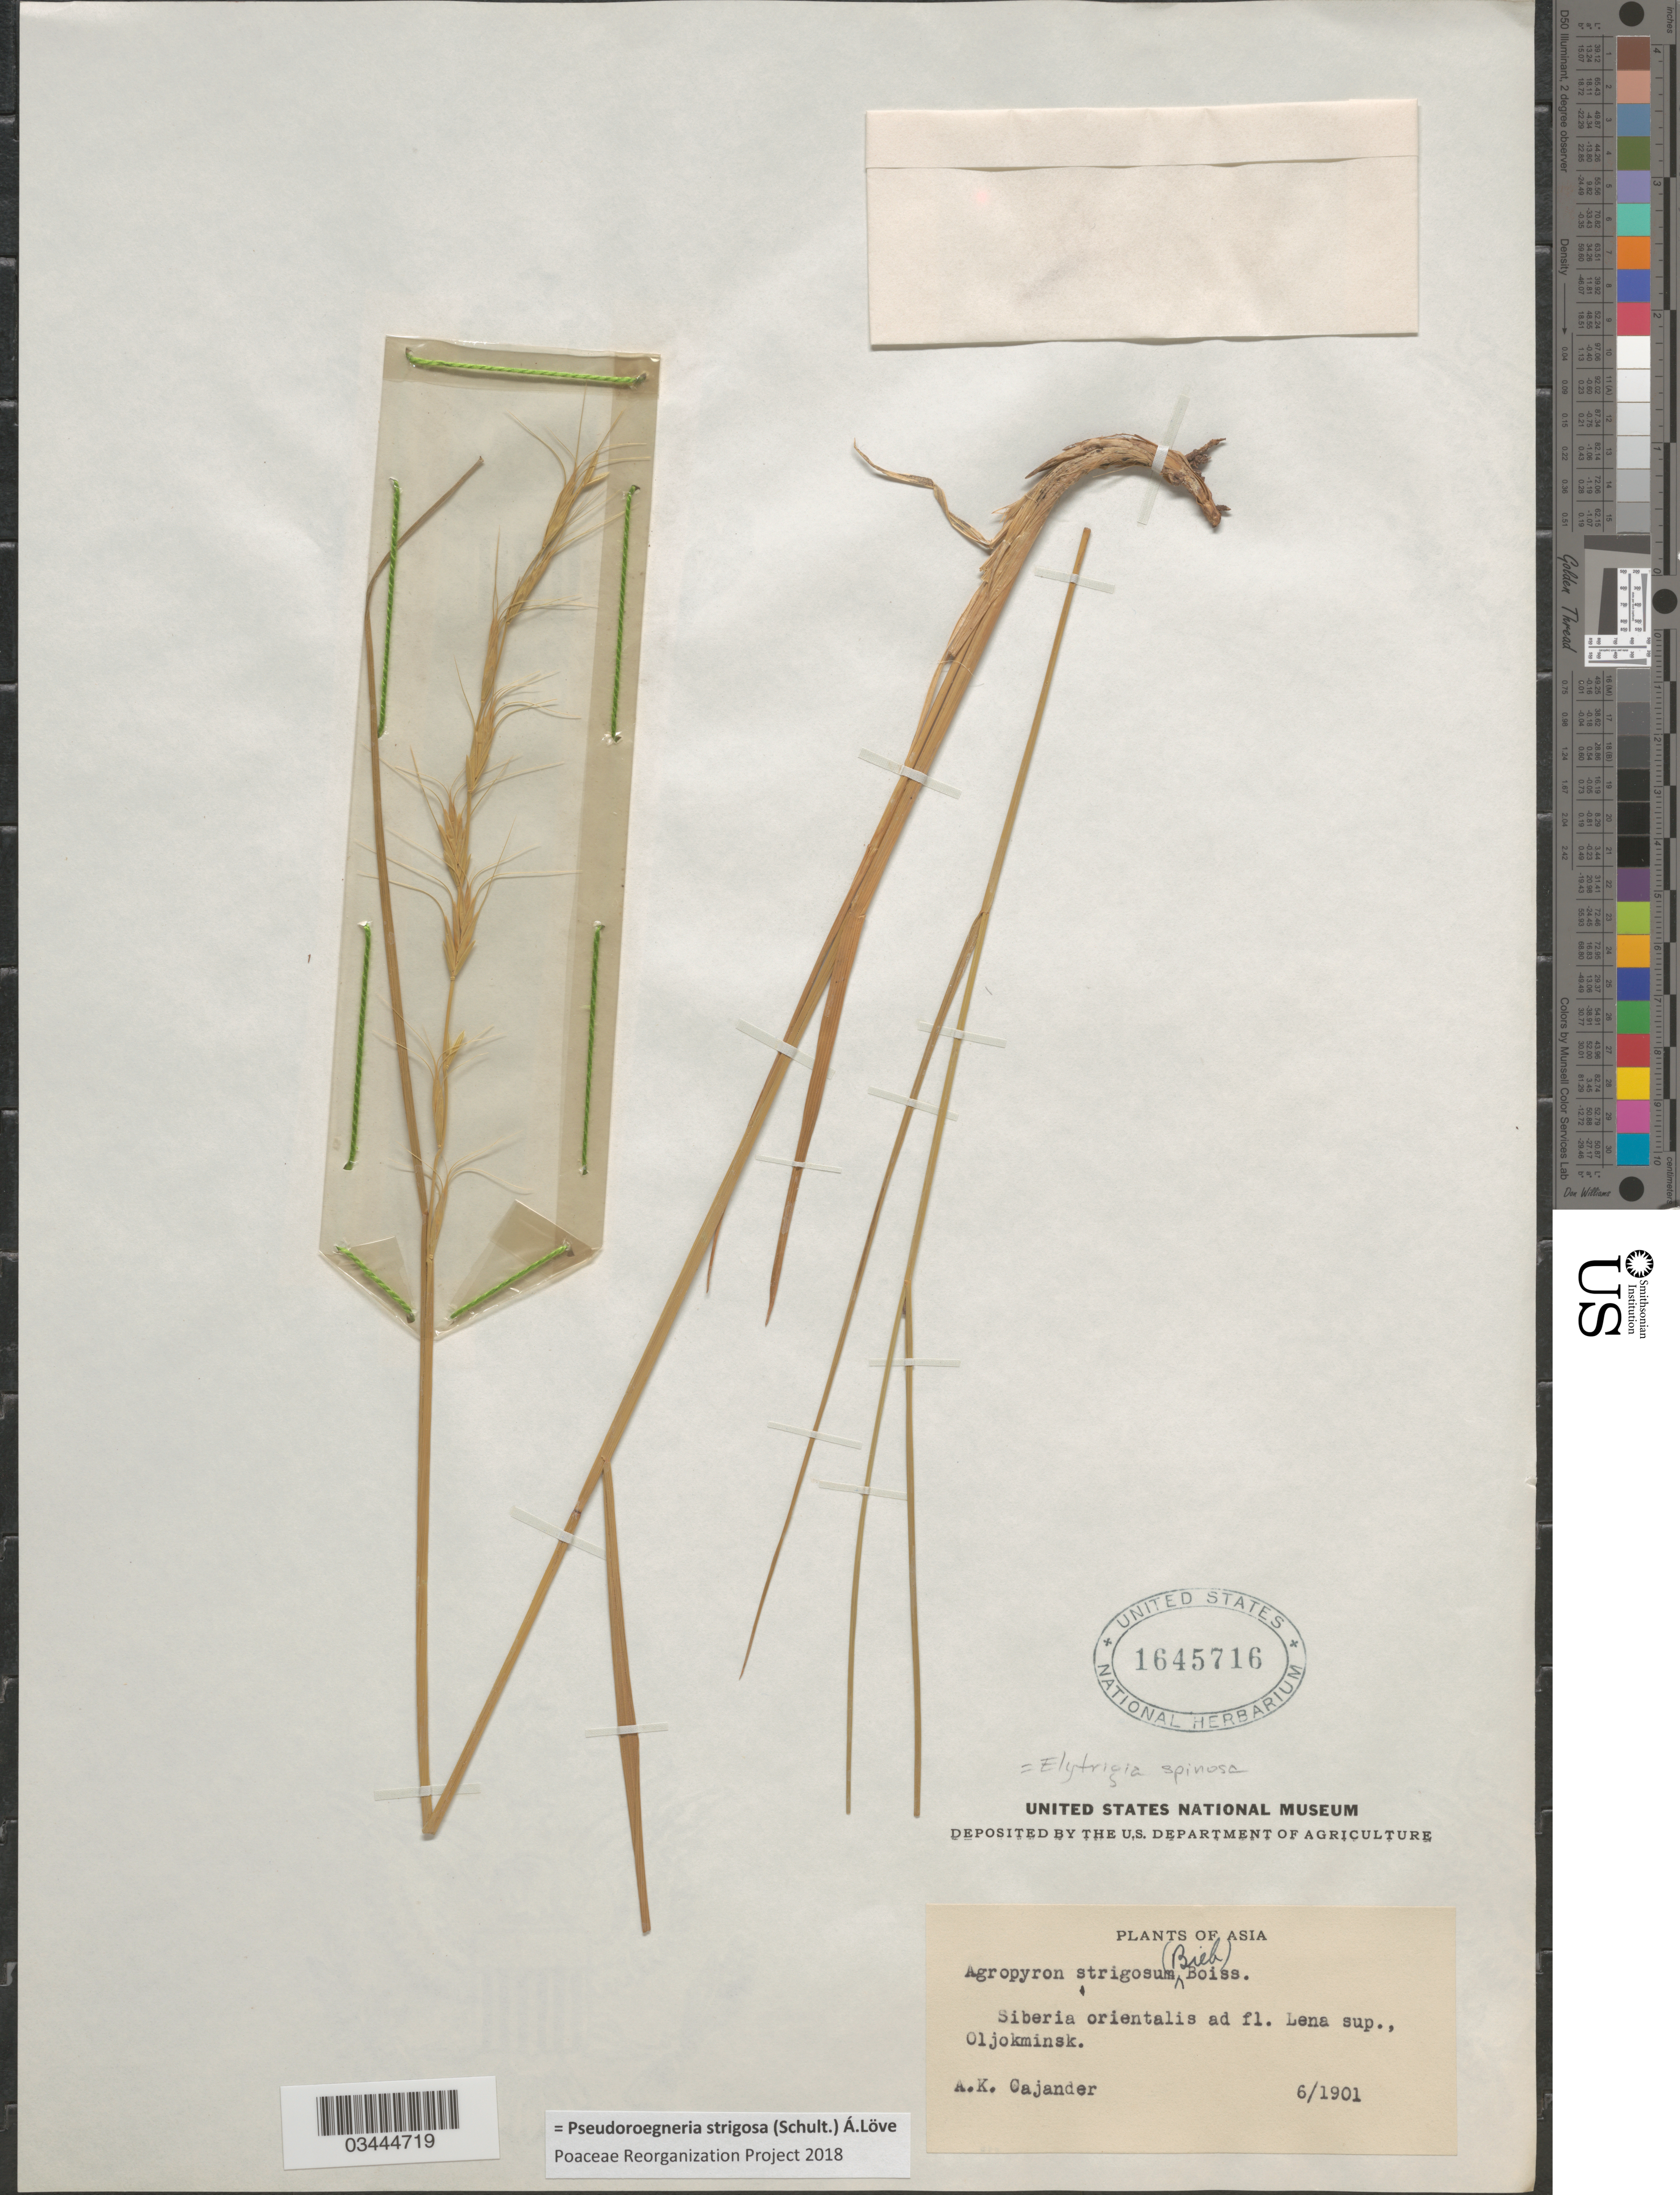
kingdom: Plantae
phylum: Tracheophyta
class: Liliopsida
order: Poales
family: Poaceae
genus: Pseudoroegneria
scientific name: Pseudoroegneria strigosa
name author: (M. Bieb.) Á. Löve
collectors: Cajander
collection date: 1901-06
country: Russian Federation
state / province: Sakha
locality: Asia. Siberia orientalis ad fl. Lena sup., Oljokminsk.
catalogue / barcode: US 1645716